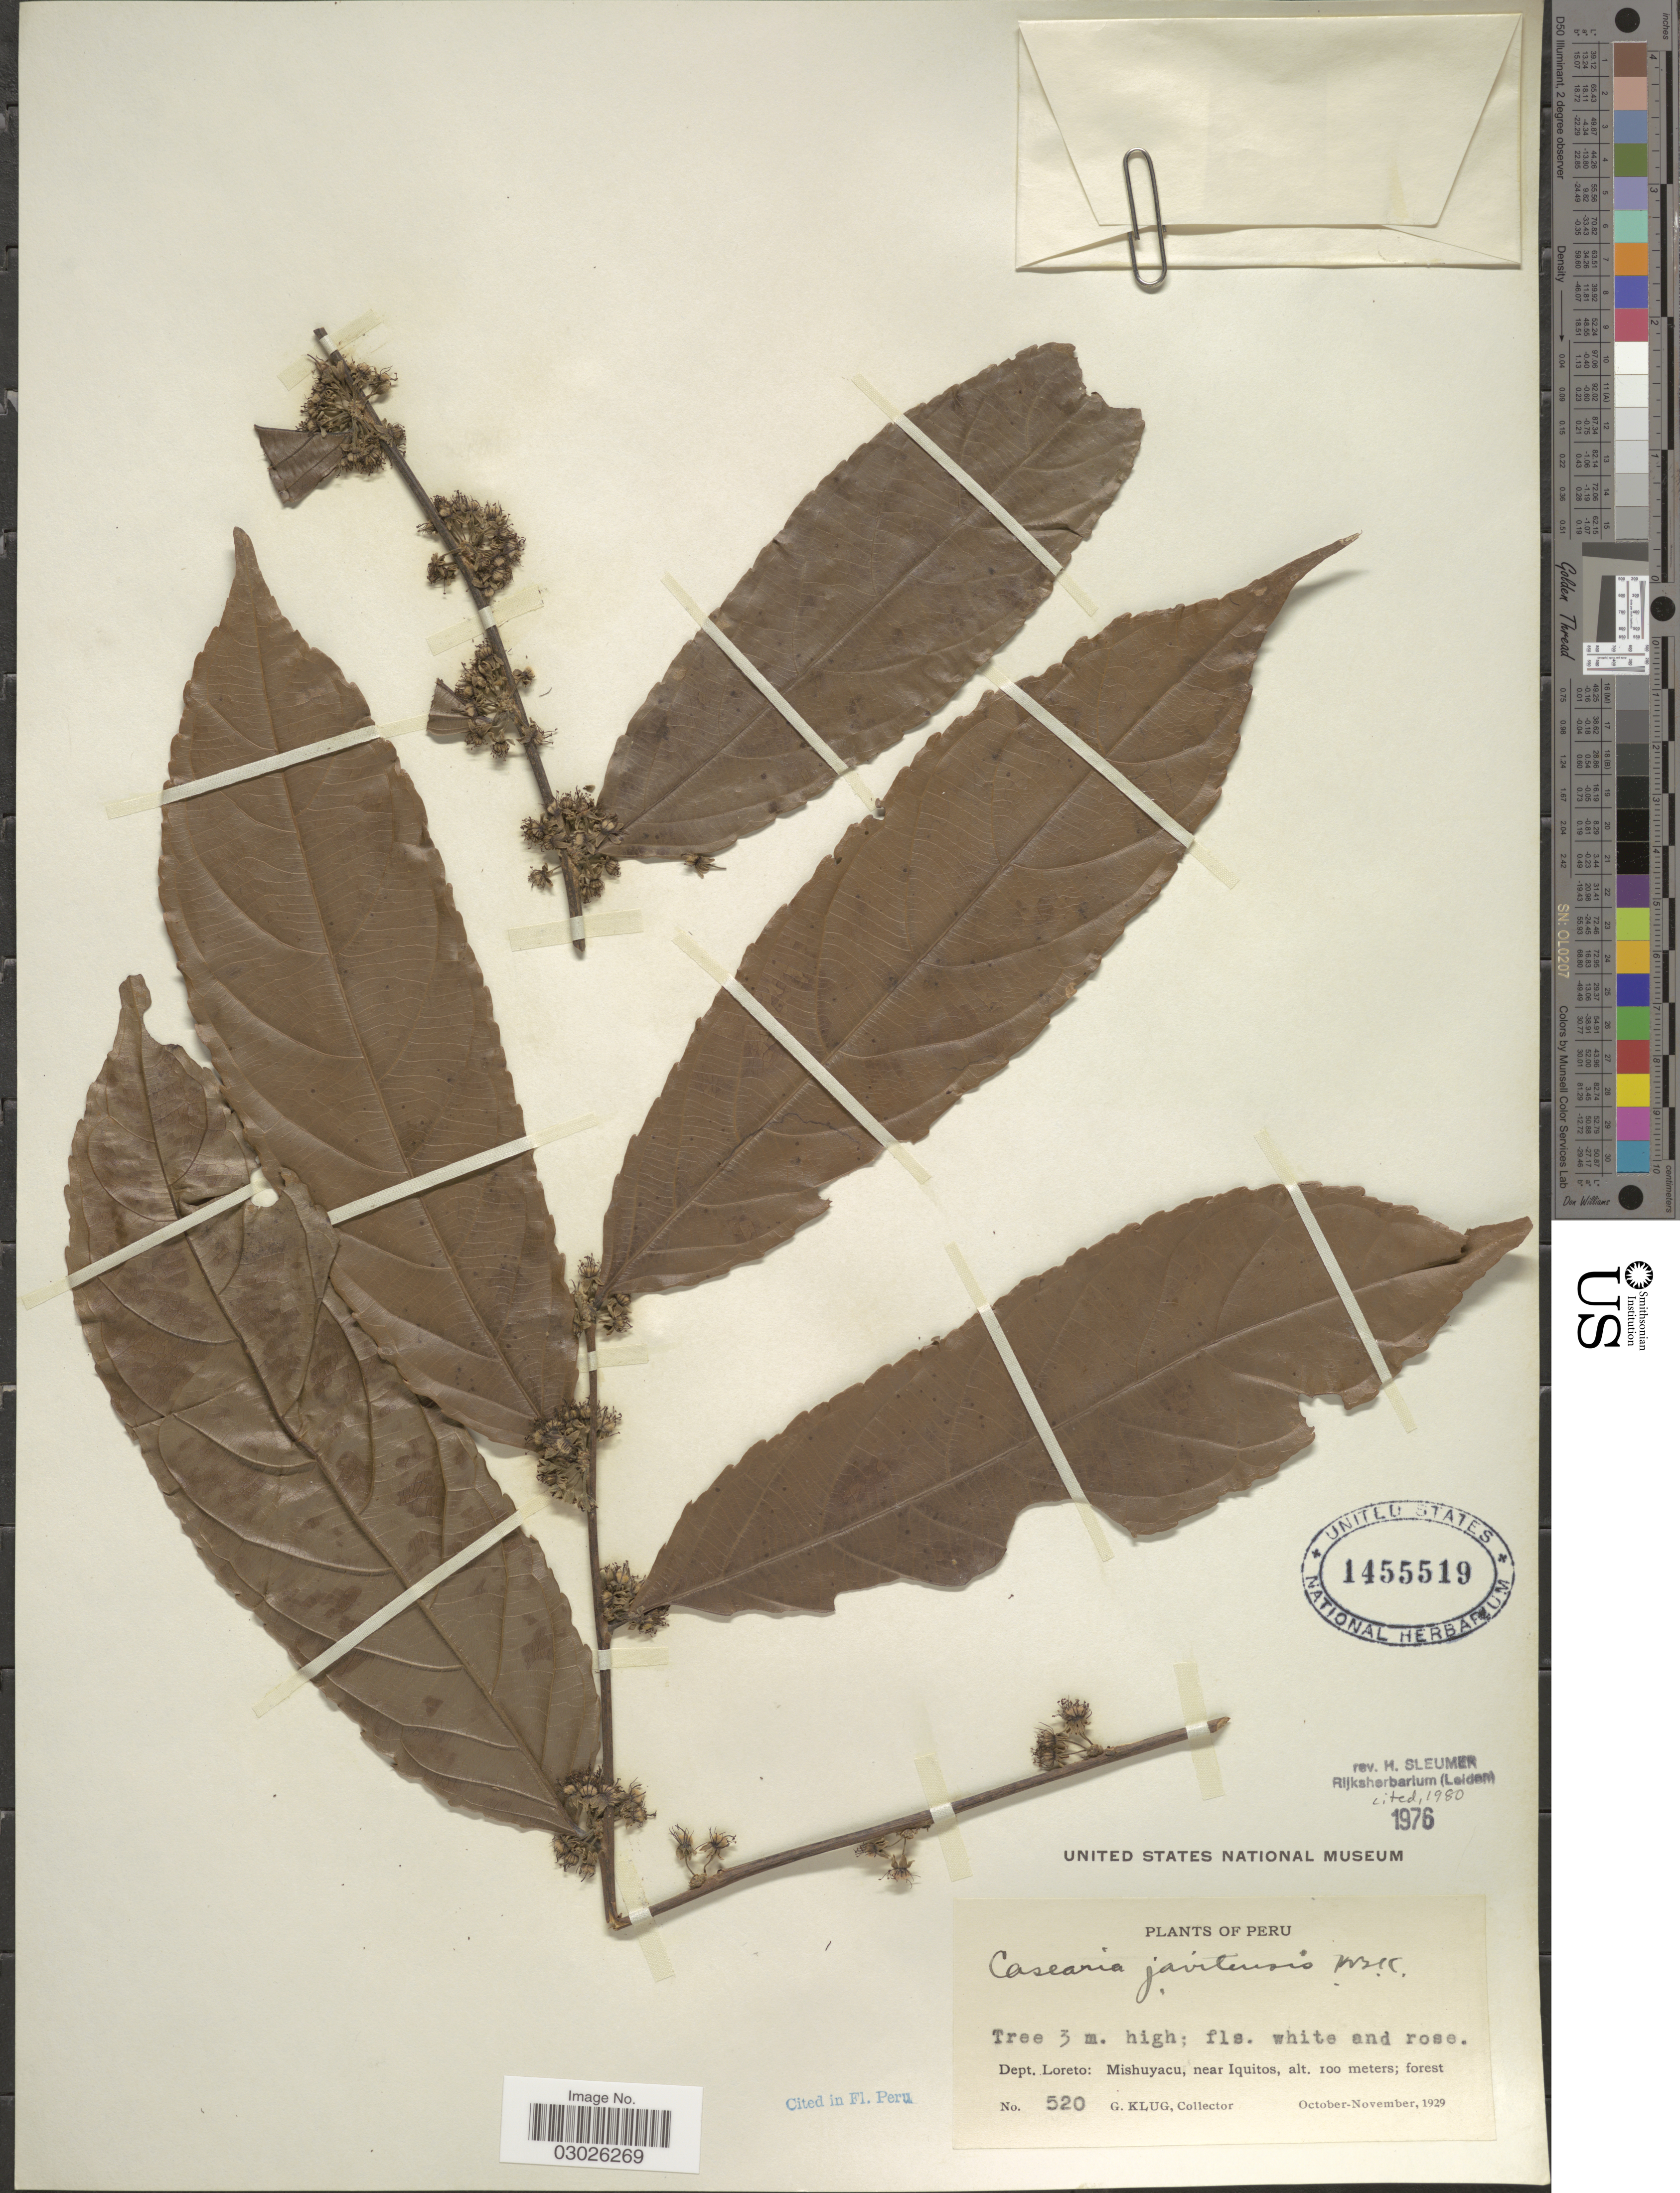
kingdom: Plantae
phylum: Tracheophyta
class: Magnoliopsida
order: Malpighiales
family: Salicaceae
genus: Piparea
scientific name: Piparea multiflora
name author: C.F. Gaertn.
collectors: G. Klug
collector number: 520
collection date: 1929-10/1929-11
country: Peru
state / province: Loreto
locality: Dept. Loreto: Mishuyacu, near Iquitos.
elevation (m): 100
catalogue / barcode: US 1455519